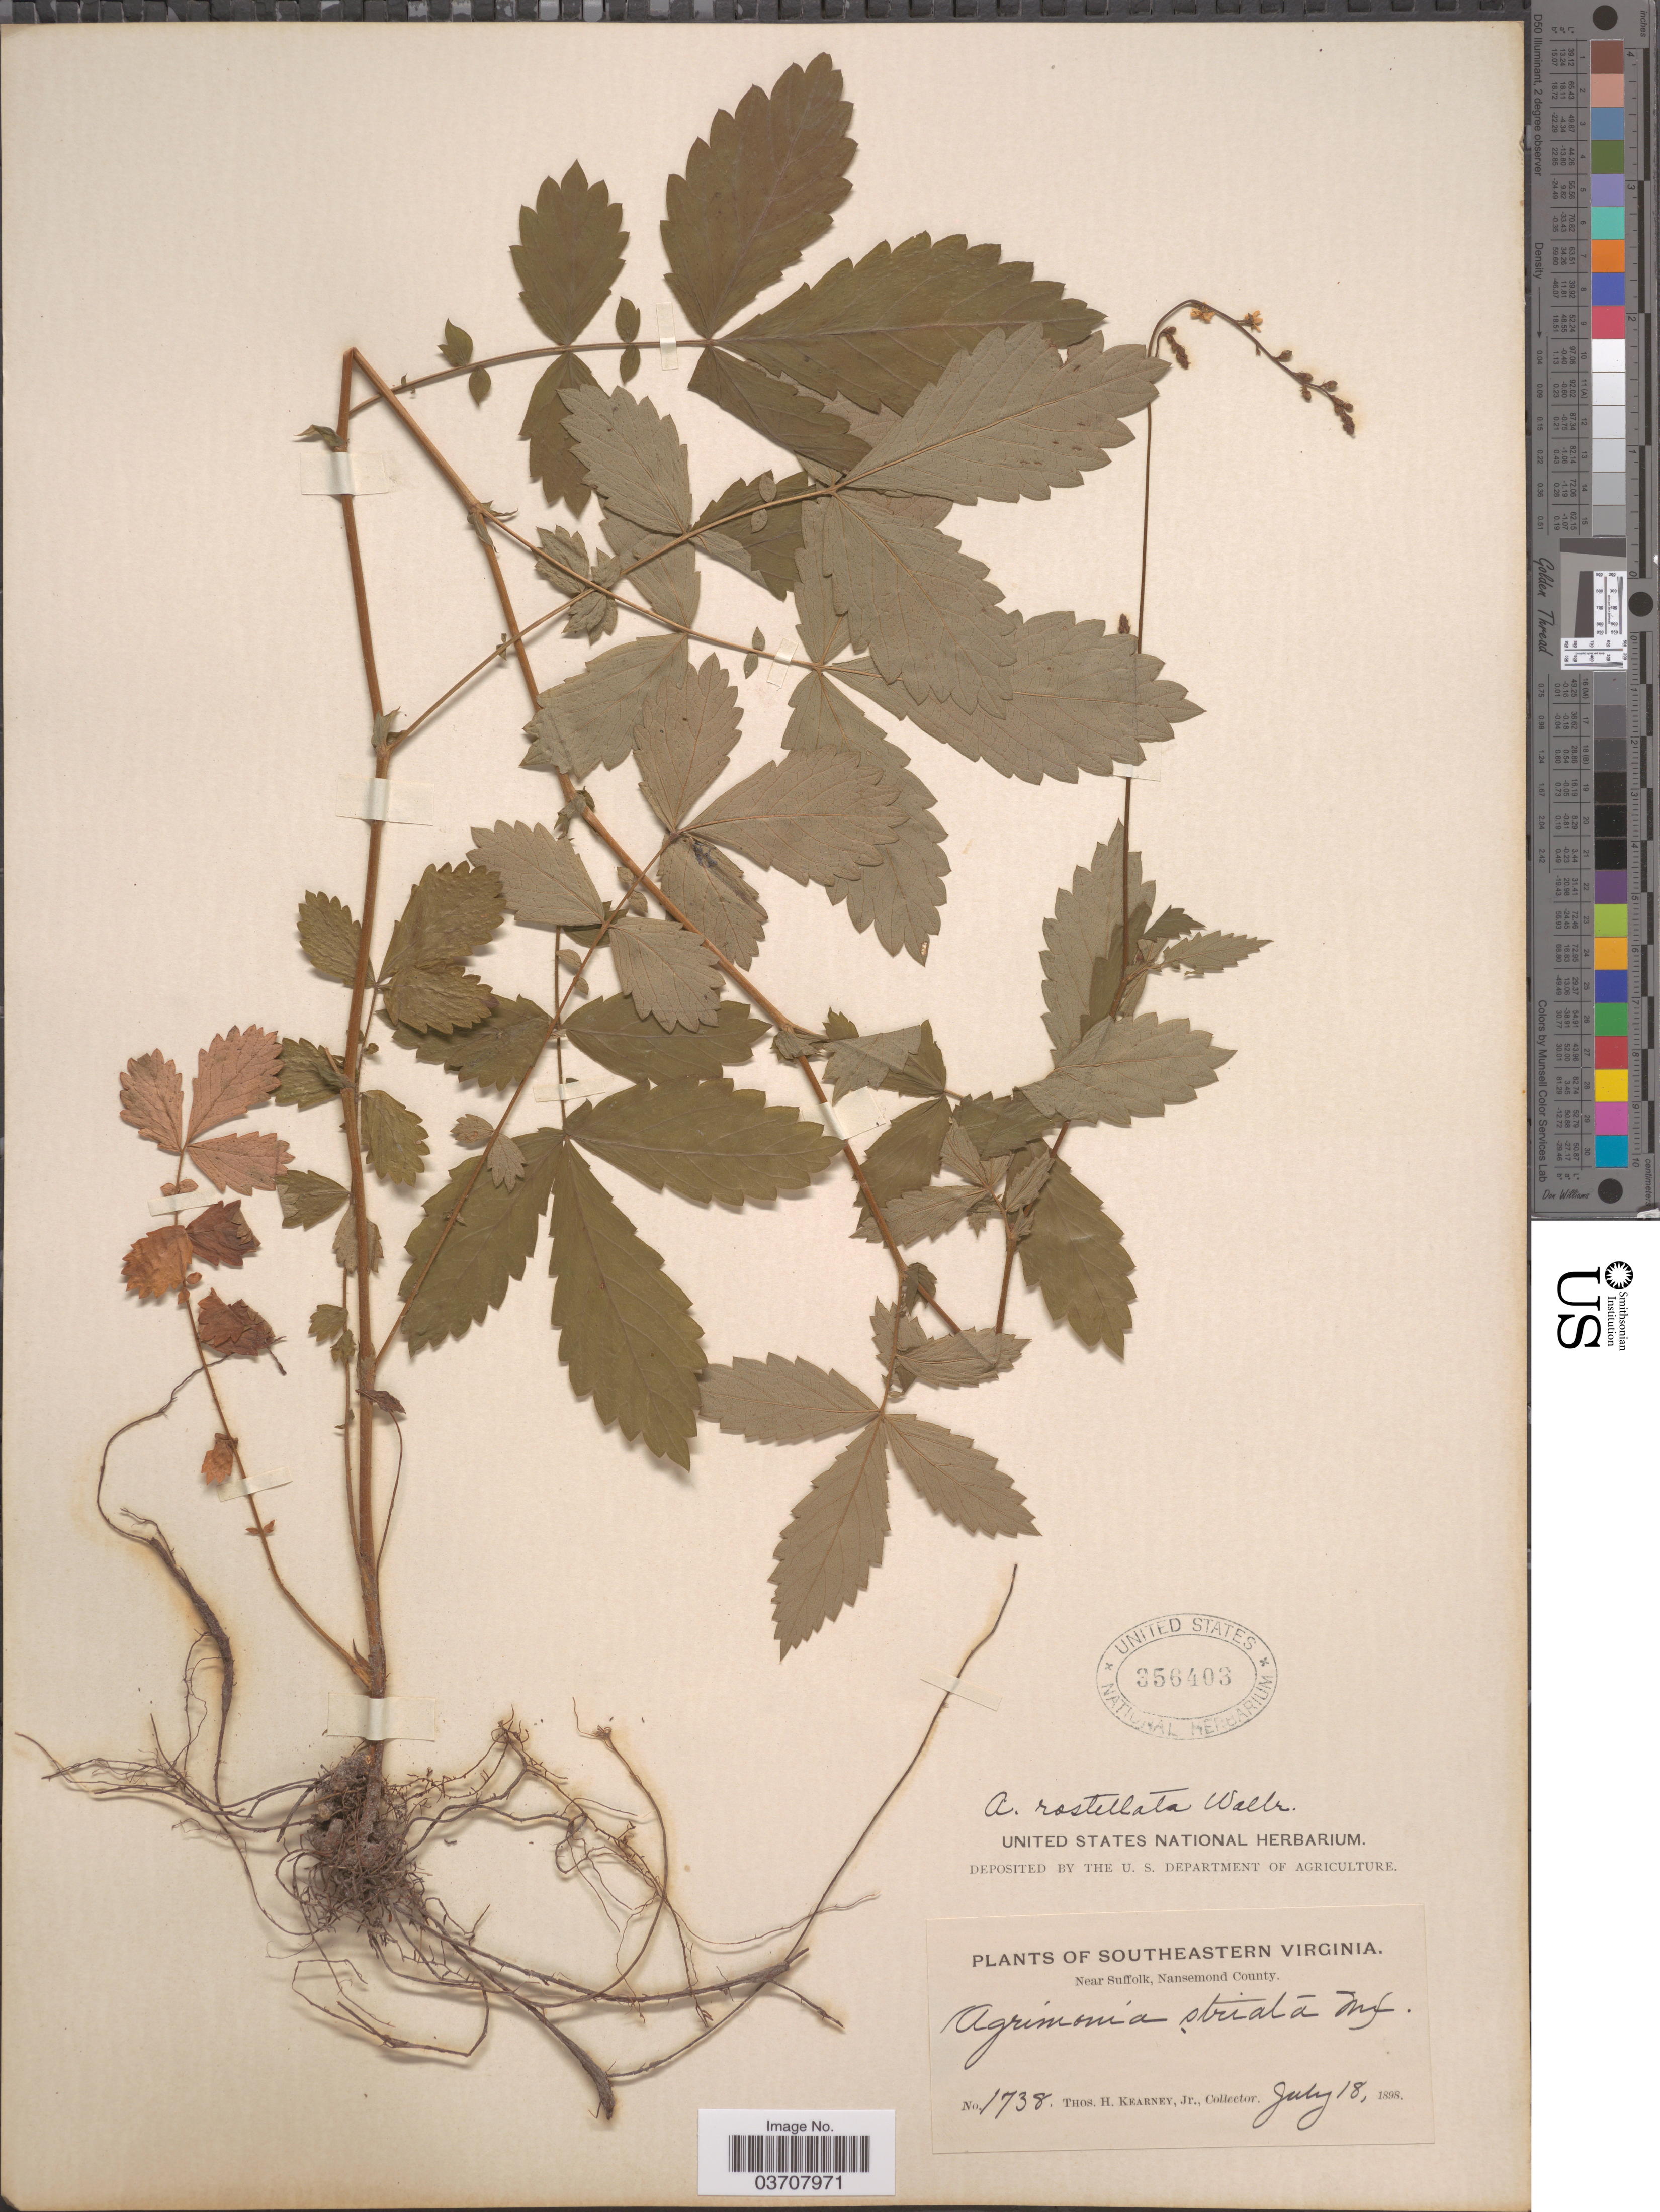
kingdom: Plantae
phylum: Tracheophyta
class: Magnoliopsida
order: Rosales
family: Rosaceae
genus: Agrimonia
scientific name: Agrimonia rostellata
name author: Wallr.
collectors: T. H. Kearney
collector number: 1738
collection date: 1898-07-18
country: United States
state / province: Virginia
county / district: City of Suffolk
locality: Southeastern Virginia. Near Suffolk, Nansemond County.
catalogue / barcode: US 356403